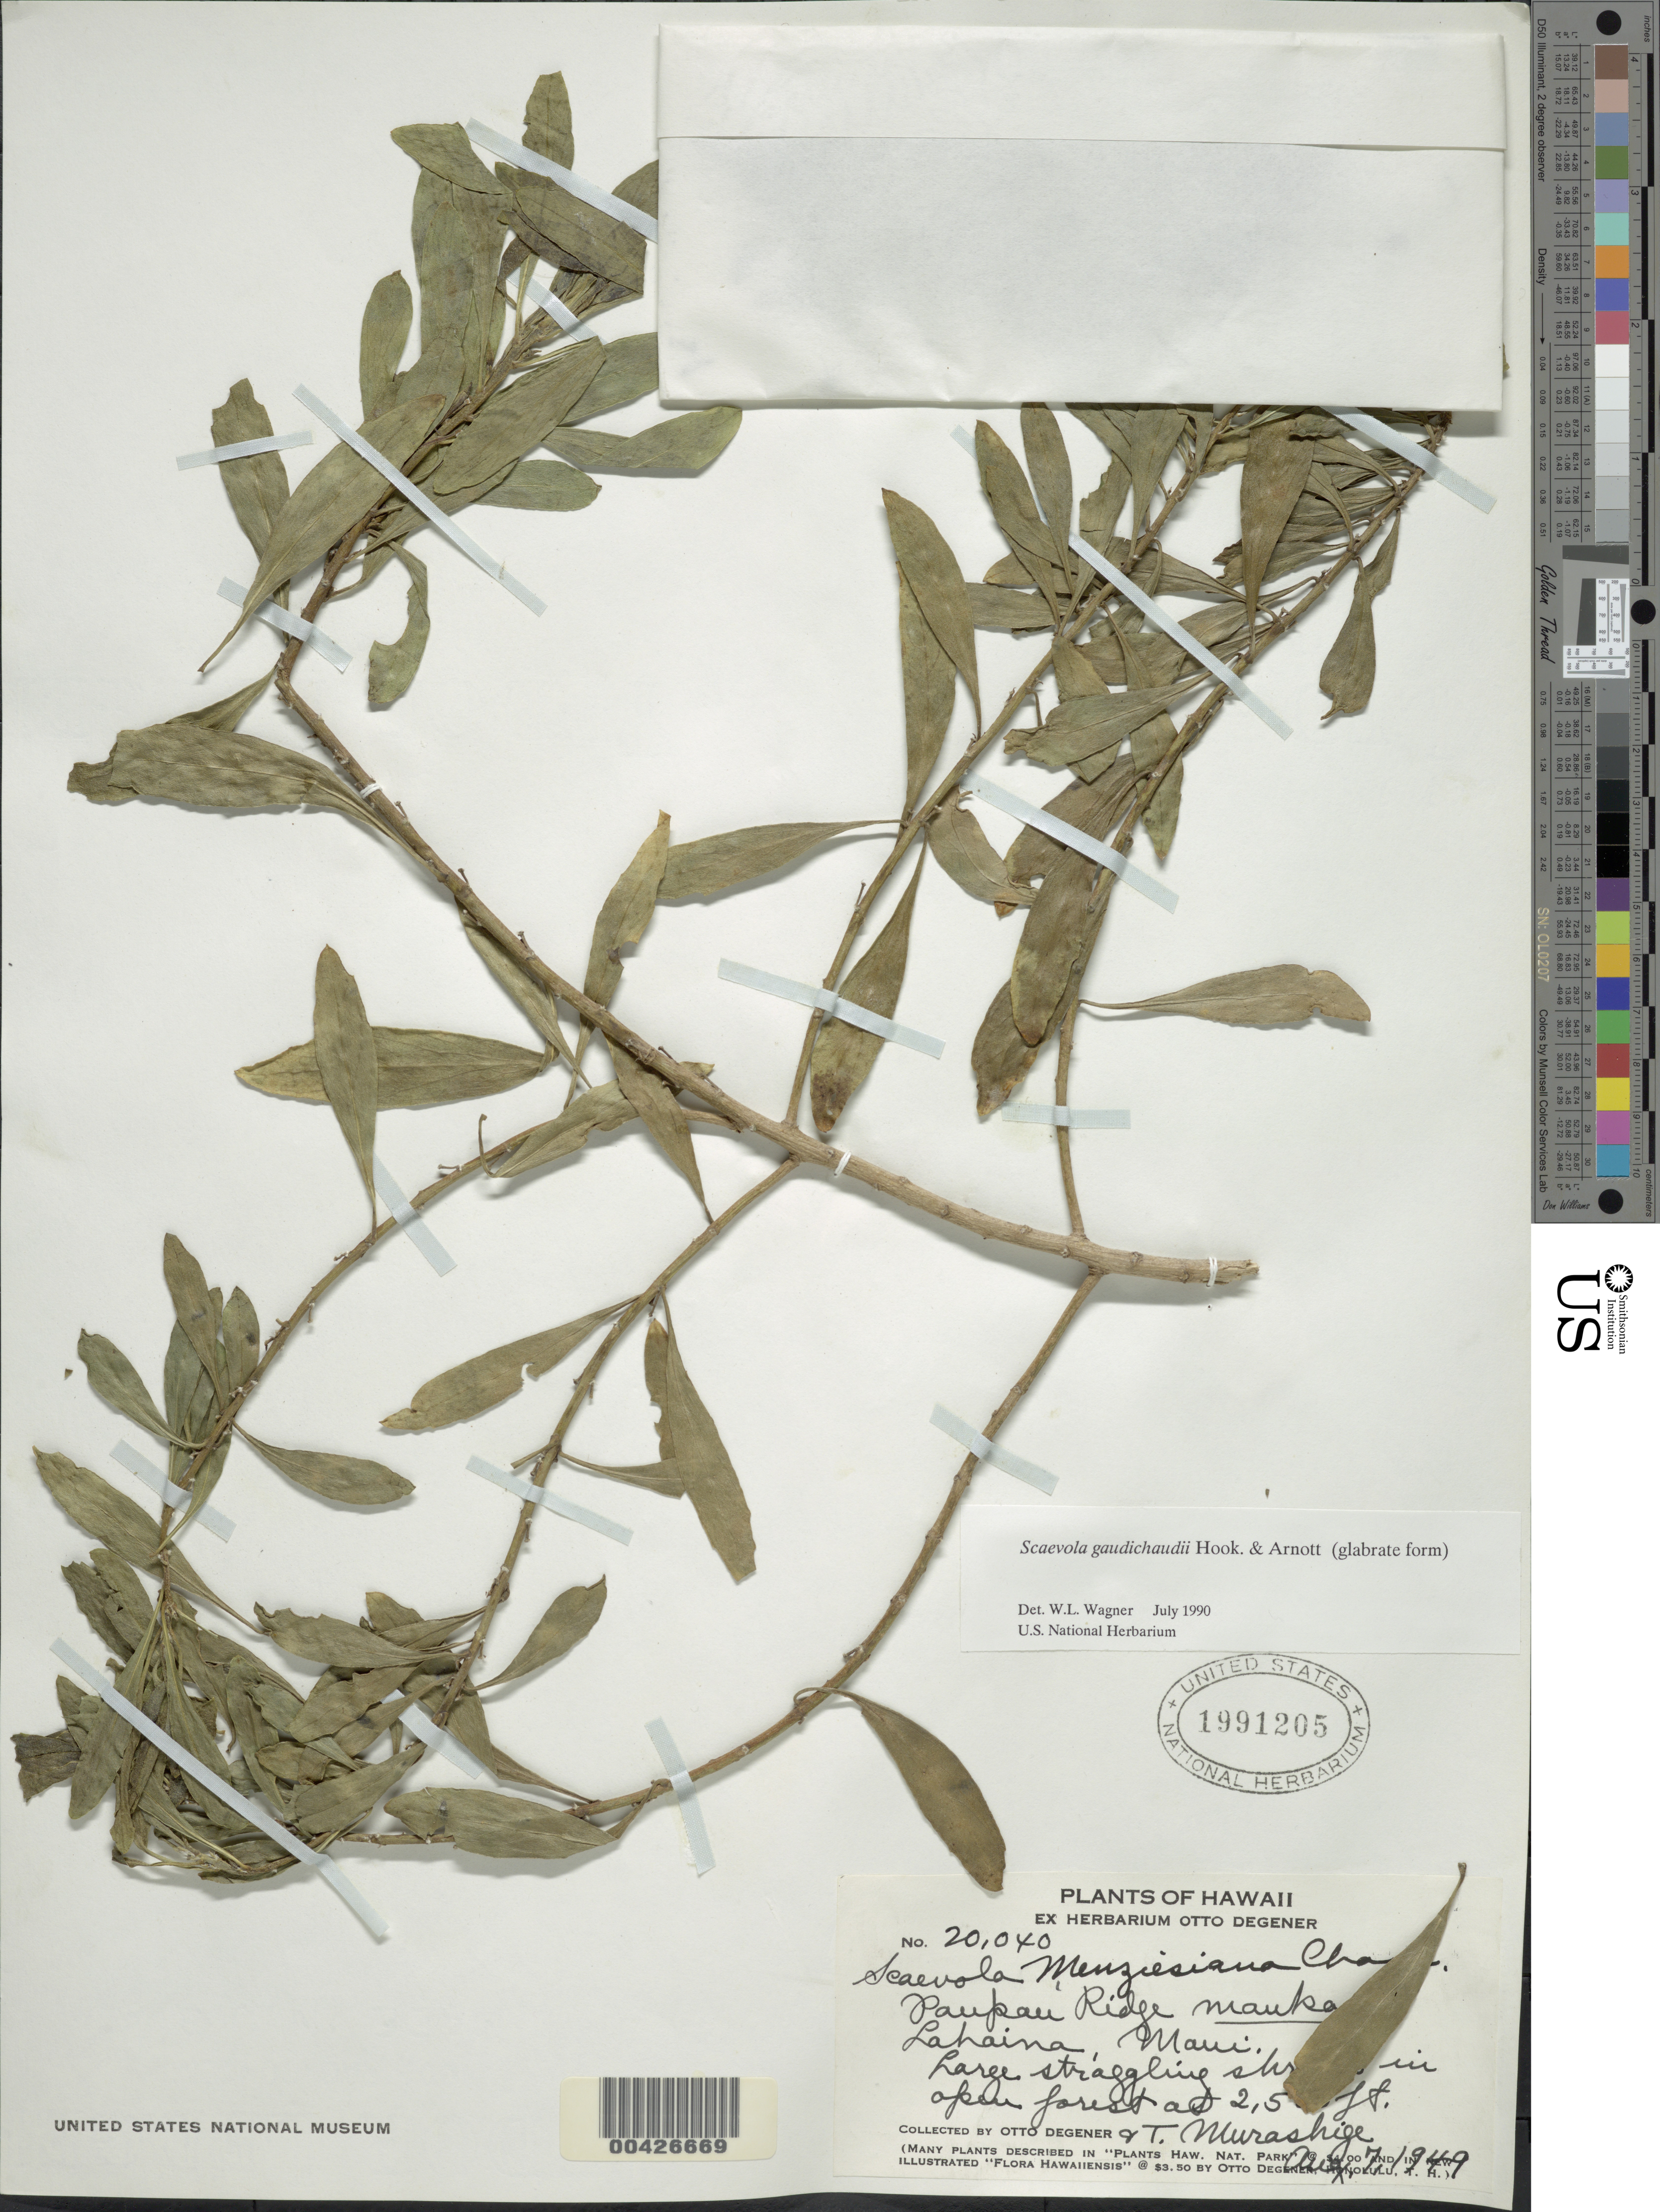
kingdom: Plantae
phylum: Tracheophyta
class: Magnoliopsida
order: Asterales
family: Goodeniaceae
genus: Scaevola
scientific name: Scaevola gaudichaudii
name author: Hook. & Arn.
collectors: O. Degener & T. Murashige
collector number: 20040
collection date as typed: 7 Aug 1949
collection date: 1949-08-07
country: United States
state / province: Hawaii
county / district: Maui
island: Maui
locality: Paupau Ridge mauka of Lahaina, Maui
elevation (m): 762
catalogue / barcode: US 1991205